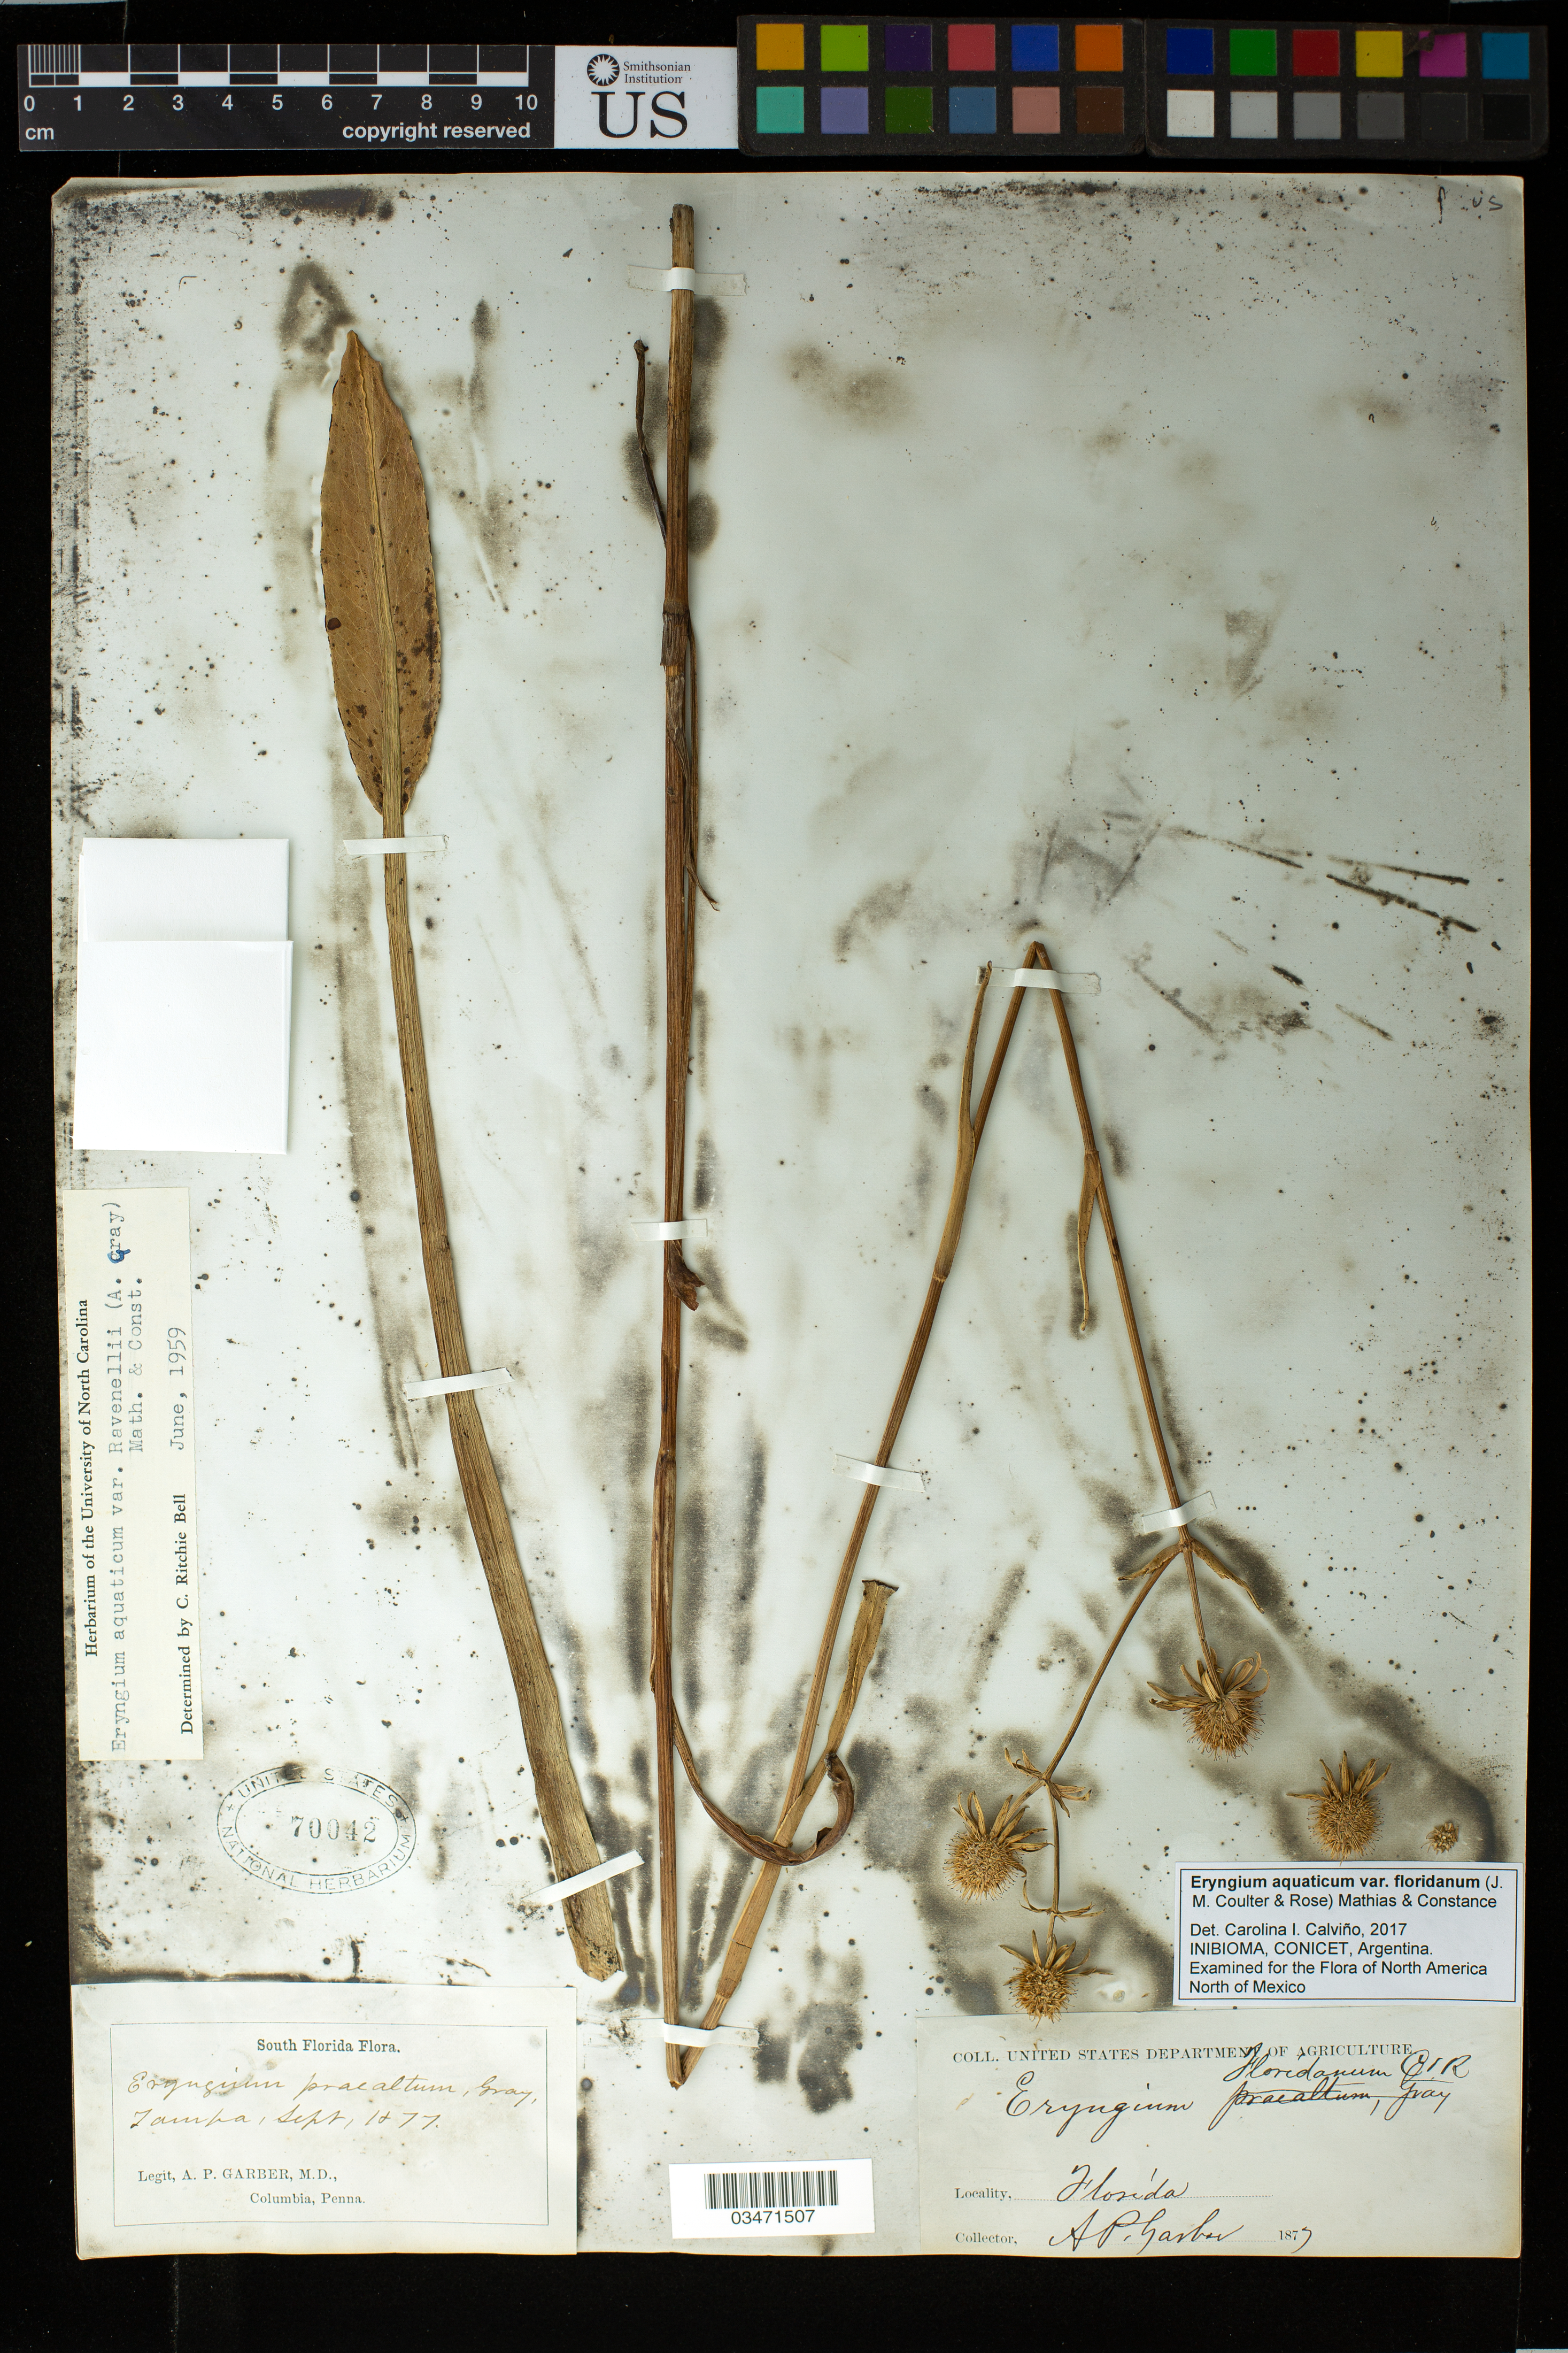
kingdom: Plantae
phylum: Tracheophyta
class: Magnoliopsida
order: Apiales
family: Apiaceae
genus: Eryngium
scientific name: Eryngium aquaticum var. floridanum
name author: (J.M. Coult. & Rose) Mathias & Constance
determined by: Calviño, C. I.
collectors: A. P. Garber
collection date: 1877-09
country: United States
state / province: Florida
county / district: Hillsborough County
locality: Tampa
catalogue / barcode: US 70042